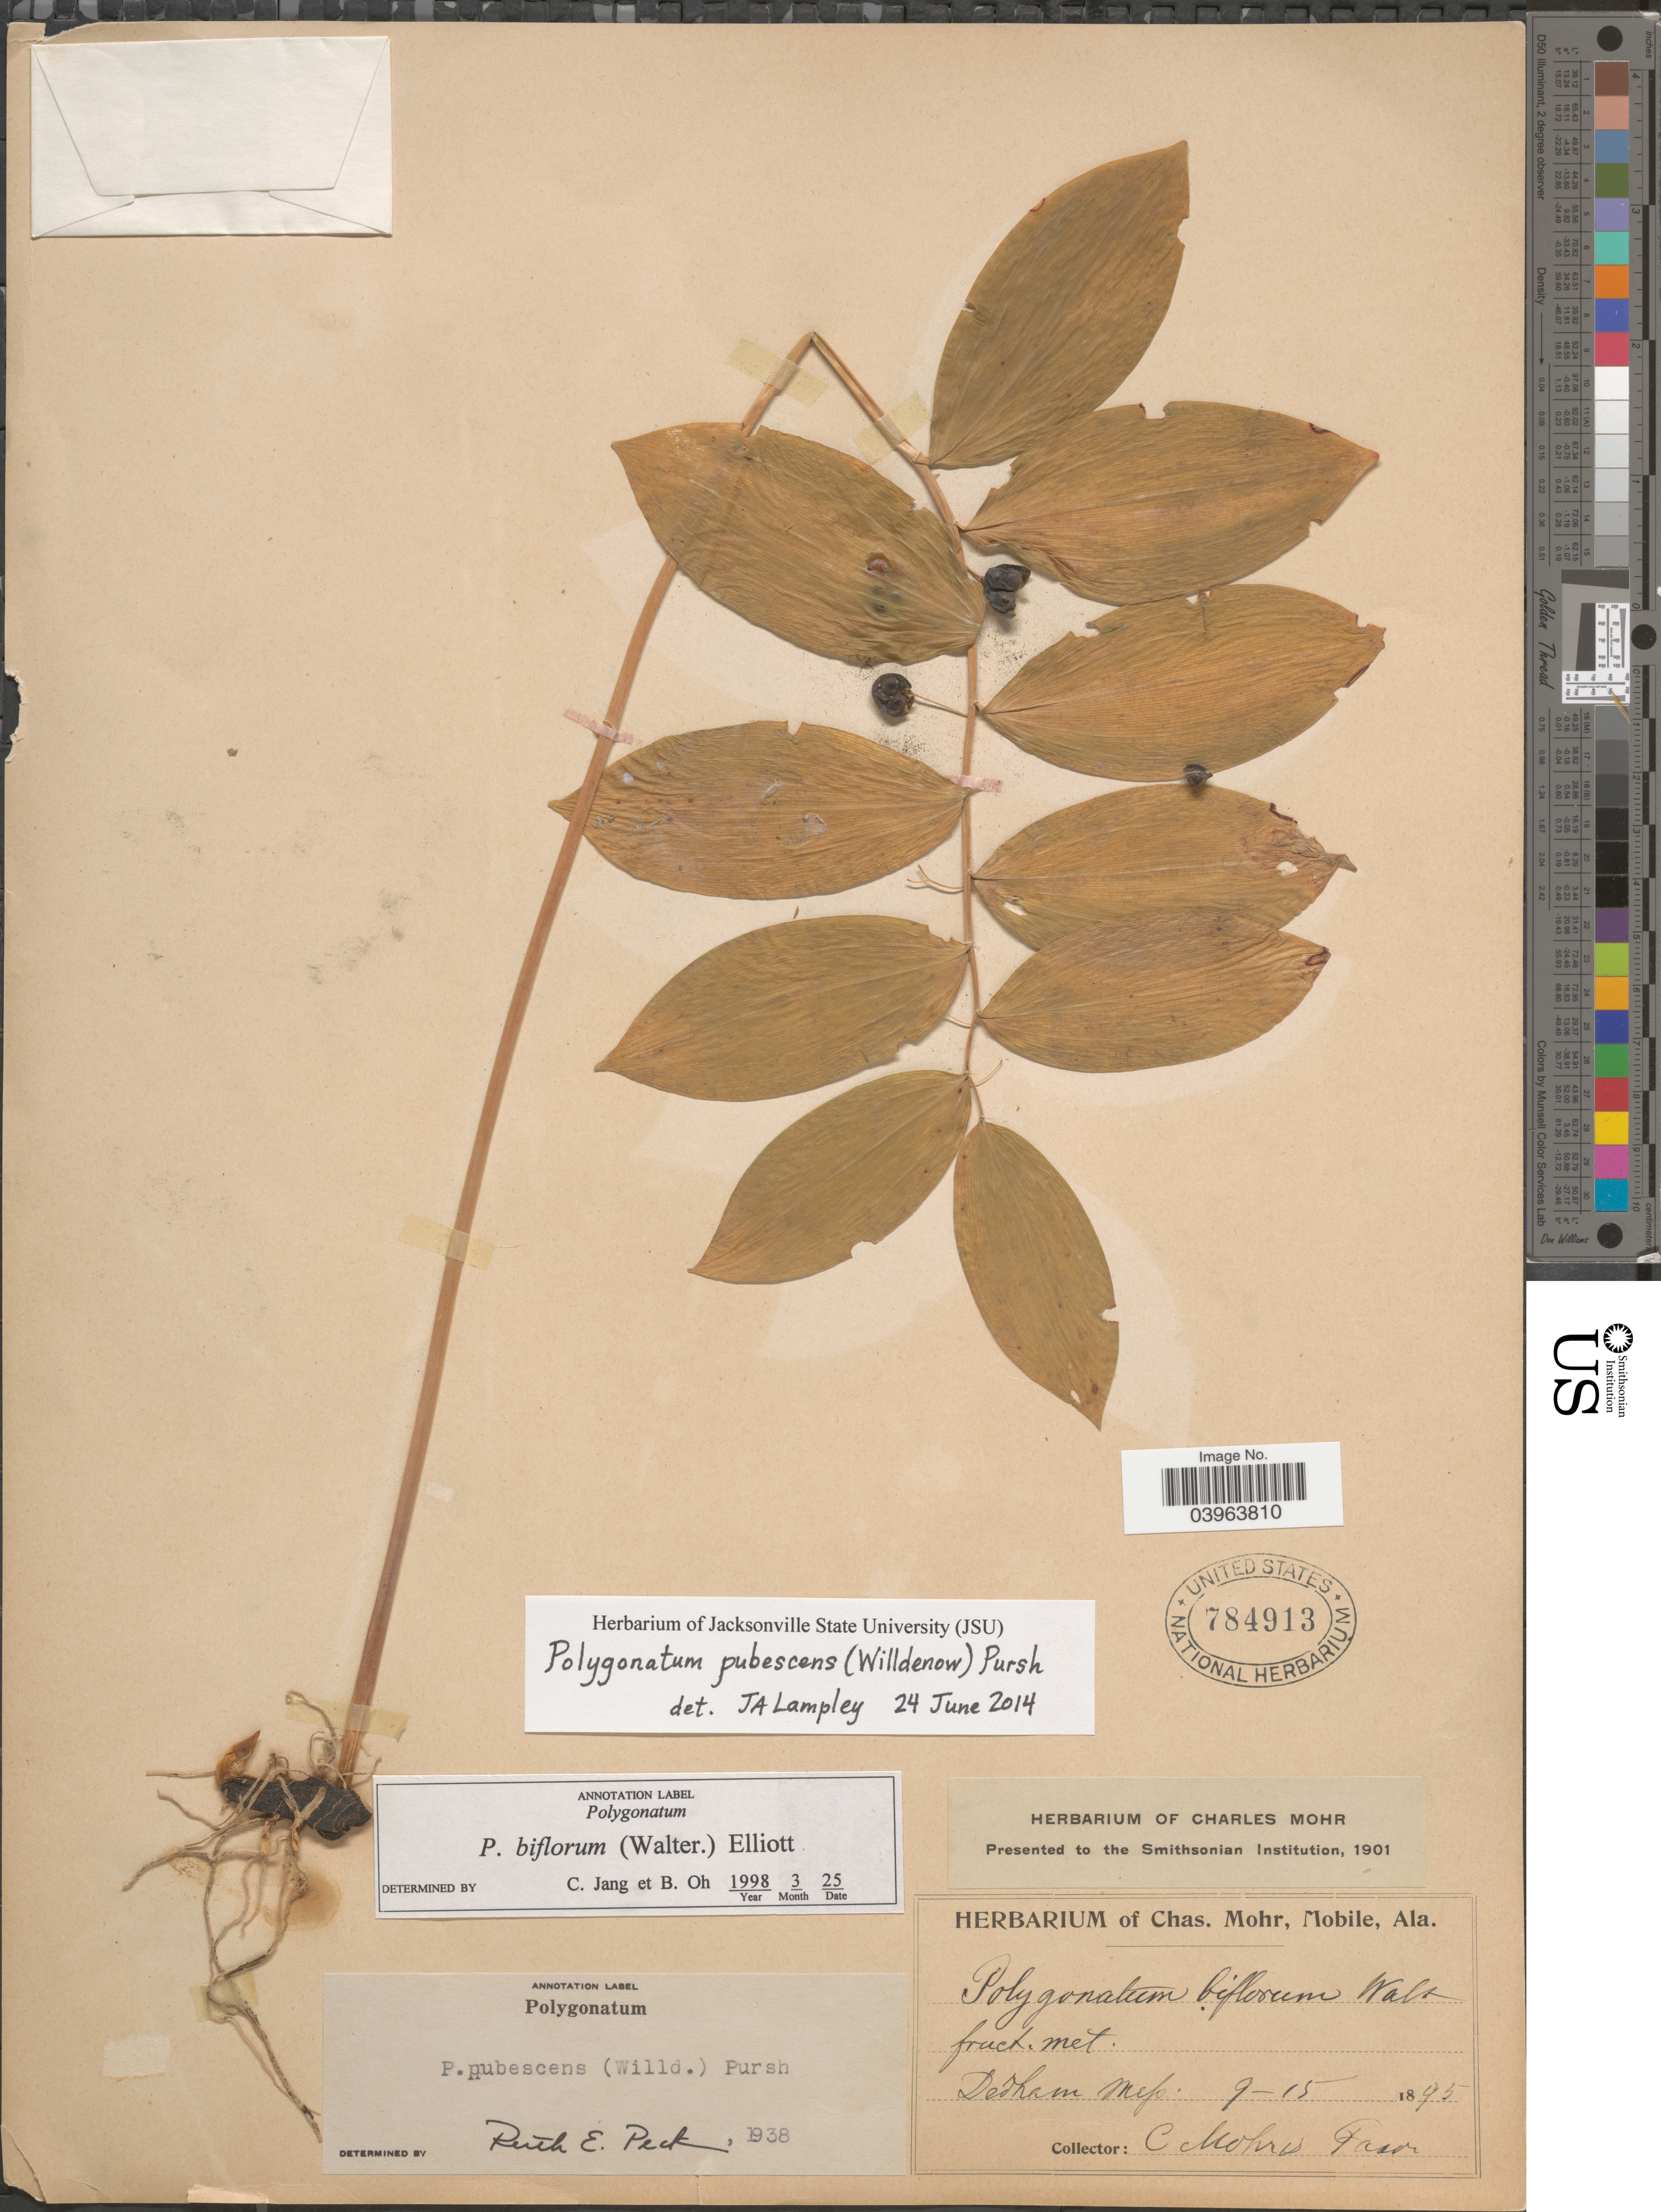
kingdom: Plantae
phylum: Tracheophyta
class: Liliopsida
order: Asparagales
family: Asparagaceae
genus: Polygonatum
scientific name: Polygonatum pubescens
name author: (Willd.) Pursh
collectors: Mohr, C. T. (herbarium)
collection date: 1895-09-15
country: United States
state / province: Massachusetts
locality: Dedham.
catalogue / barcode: US 784913